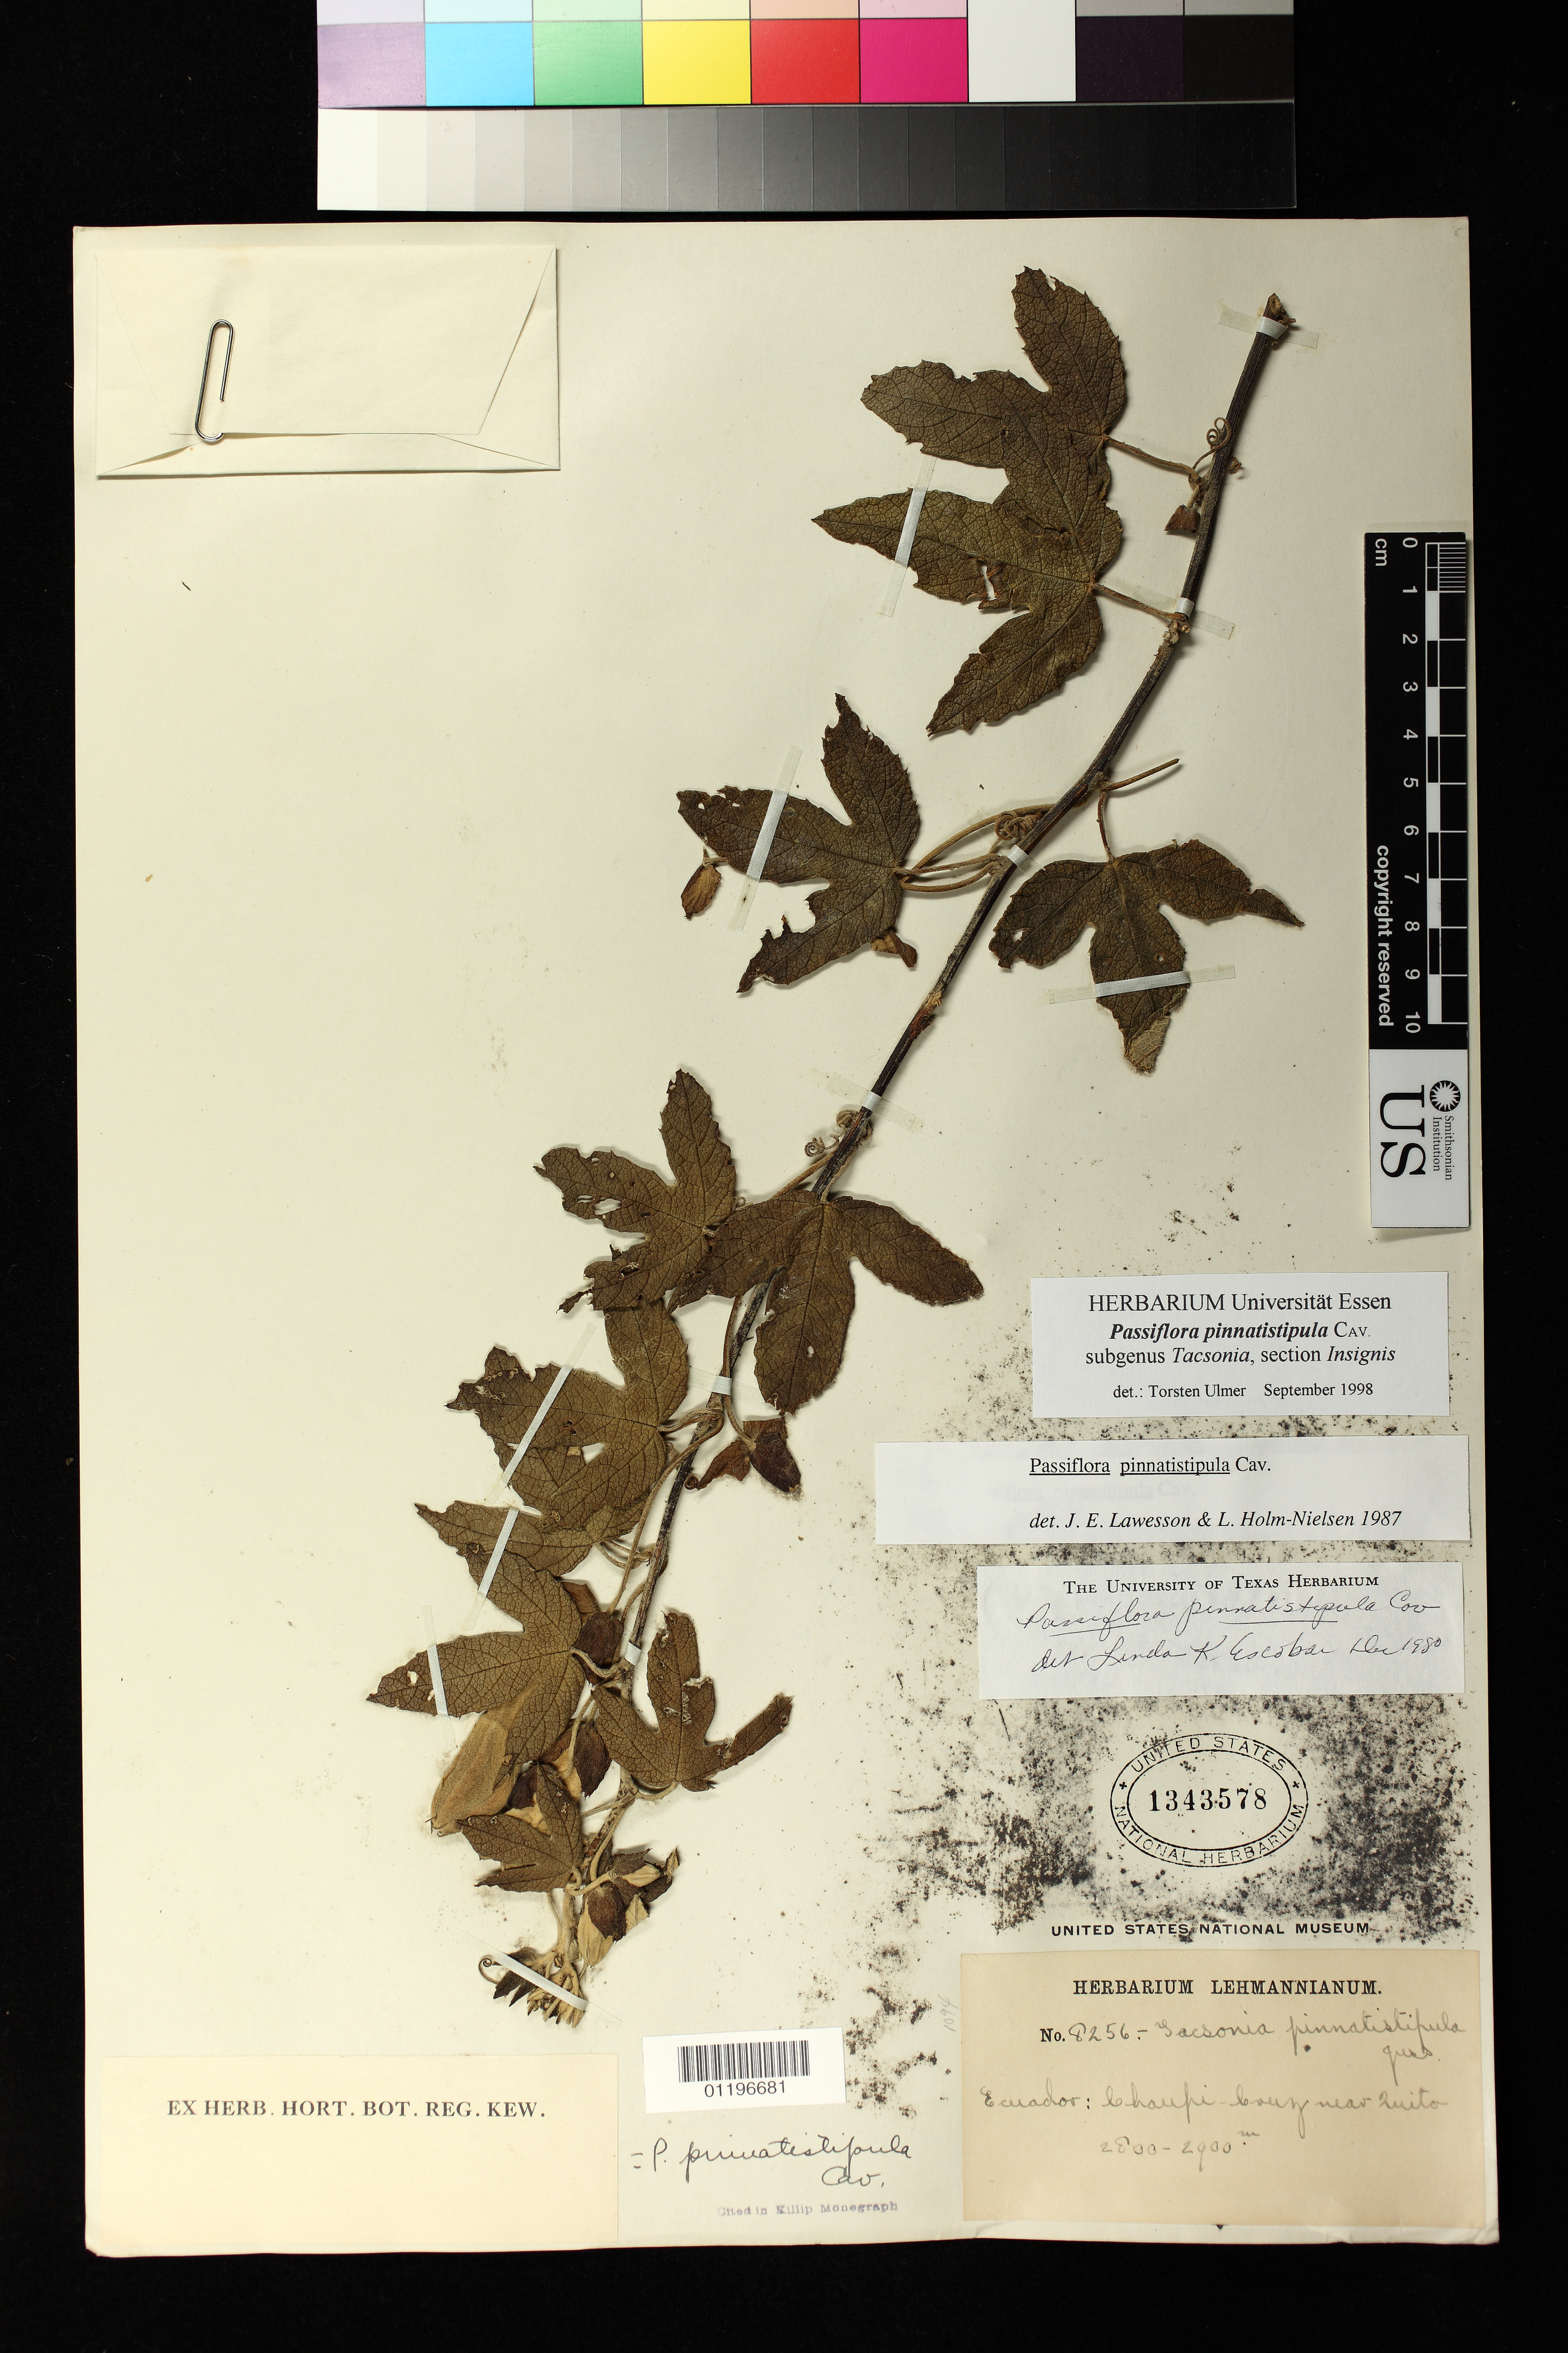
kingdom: Plantae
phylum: Tracheophyta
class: Magnoliopsida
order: Malpighiales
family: Passifloraceae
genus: Passiflora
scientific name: Passiflora fimbriatistipula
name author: Harms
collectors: F. C. Lehmann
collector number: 8256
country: Ecuador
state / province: Pichincha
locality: Chaupi Cruz near Quito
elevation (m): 2800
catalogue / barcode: US 1343578